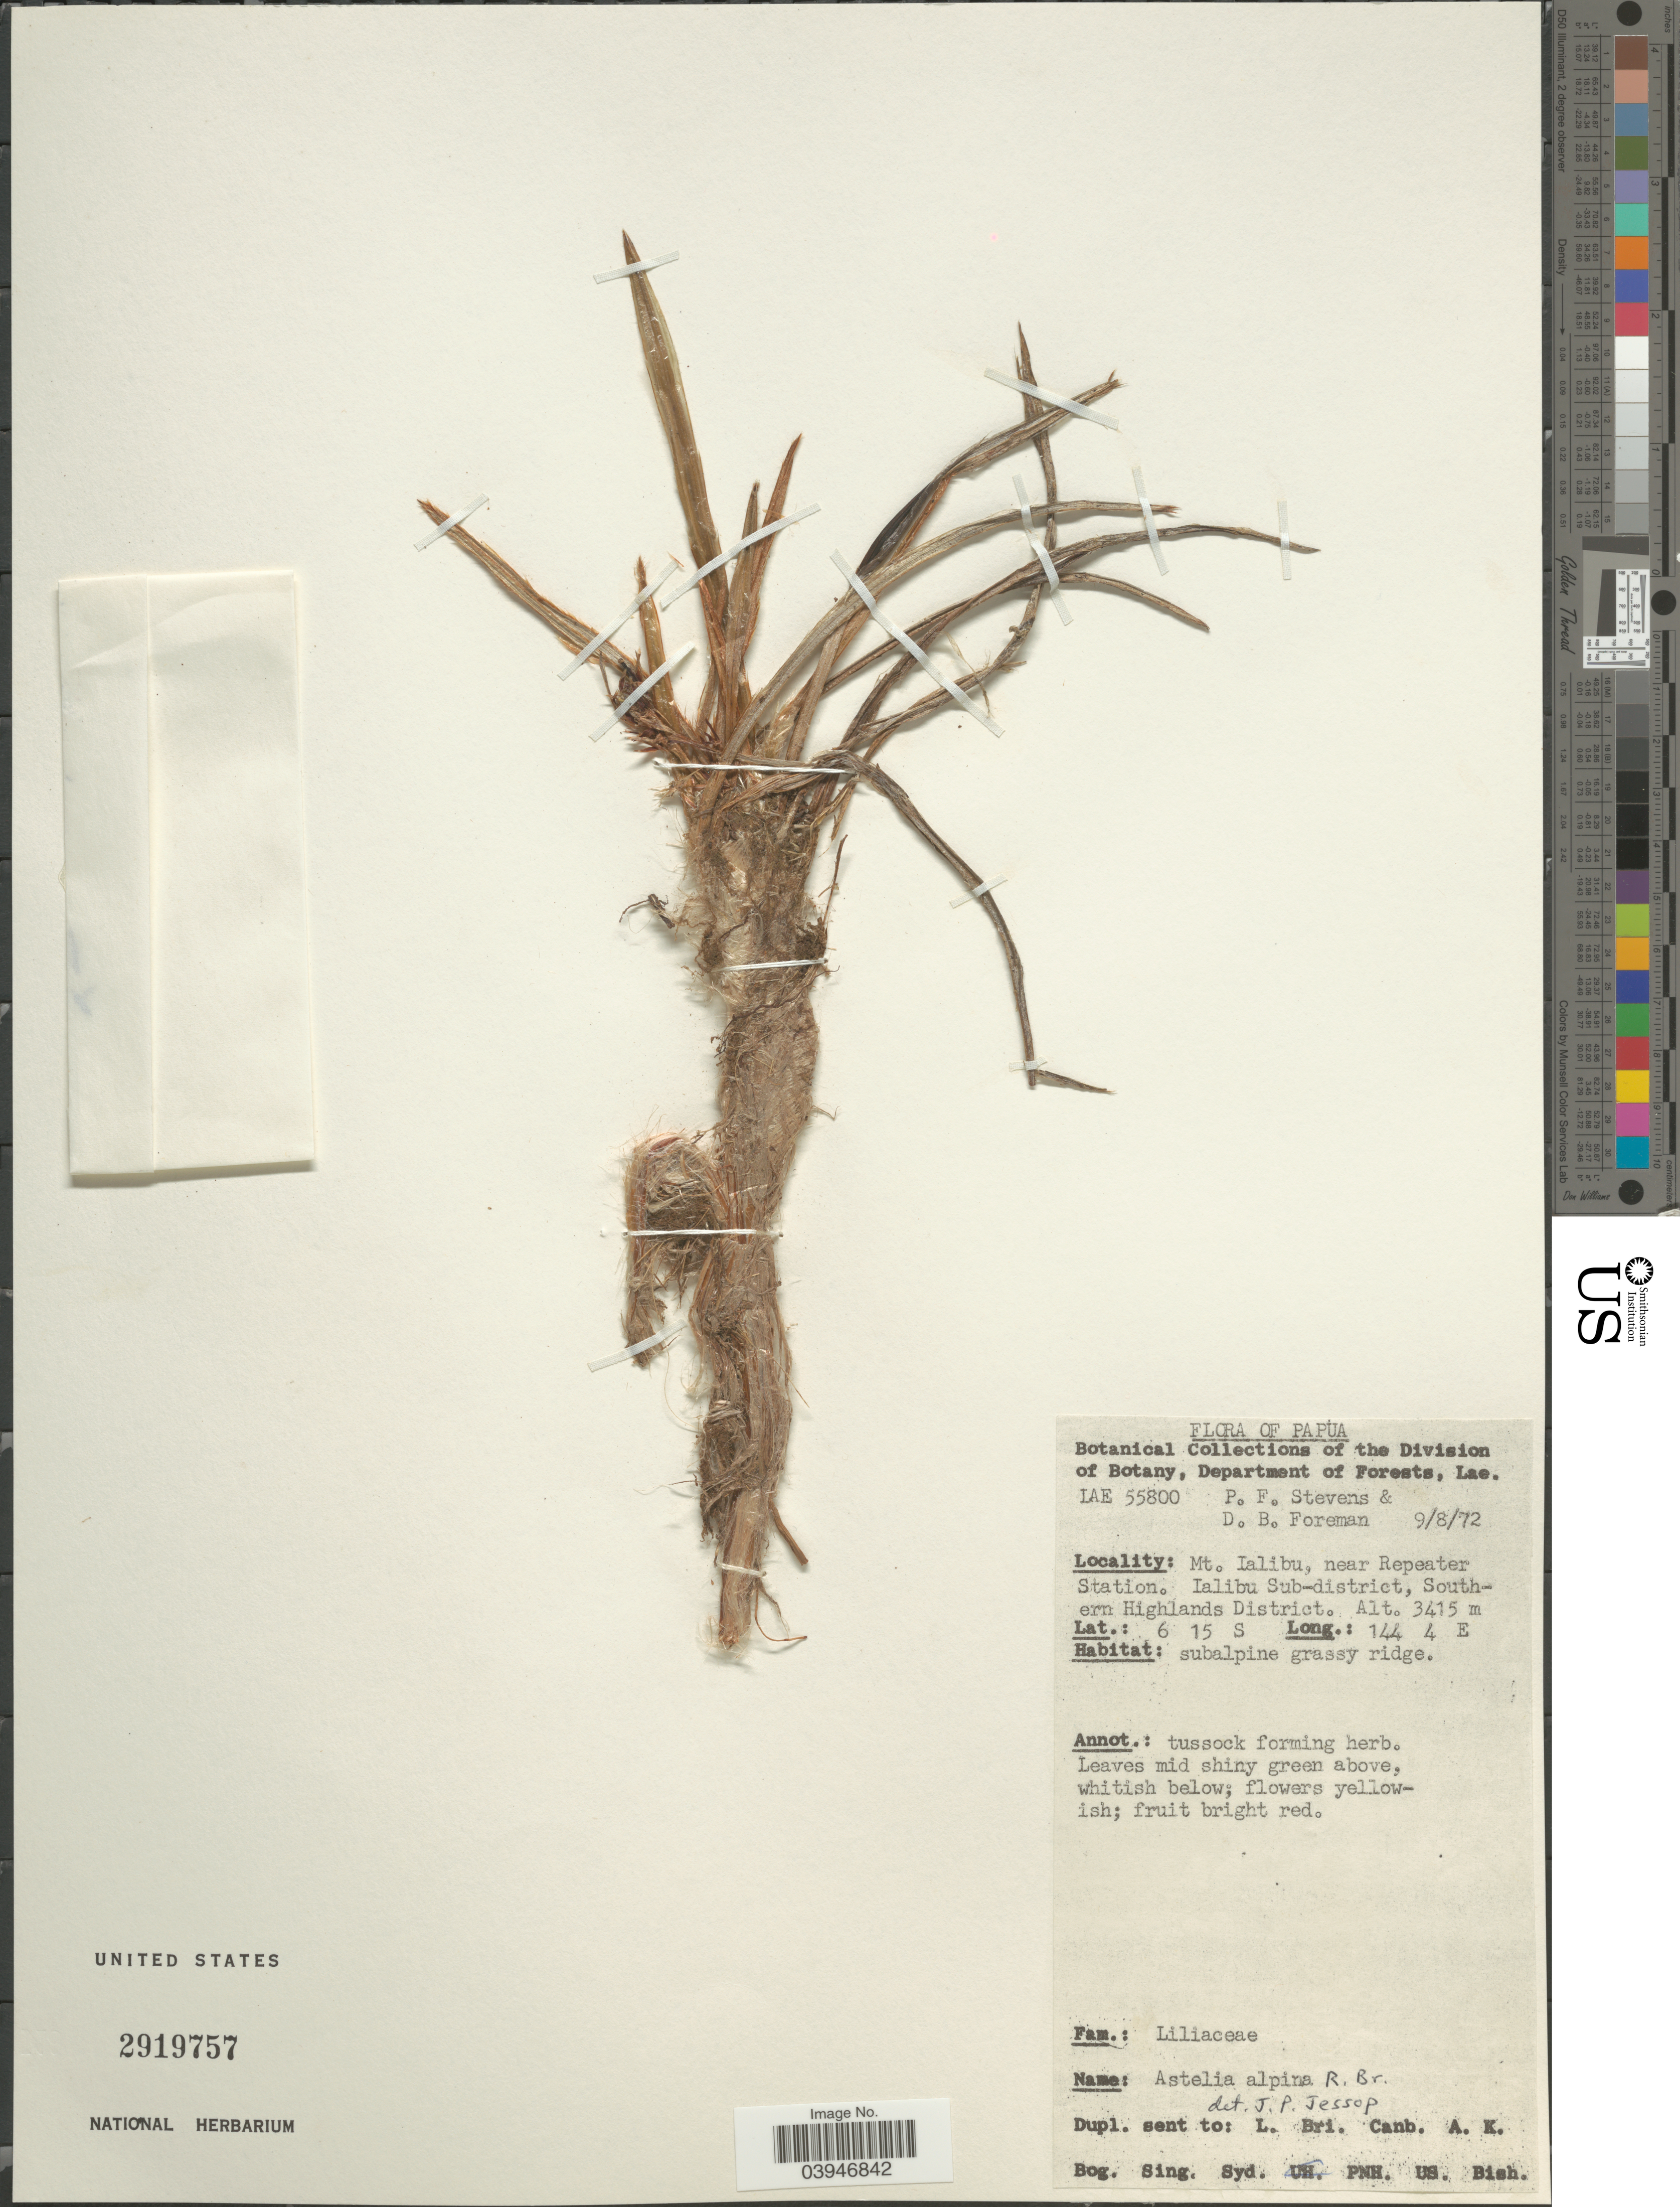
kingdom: Plantae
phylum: Tracheophyta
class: Liliopsida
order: Asparagales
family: Asteliaceae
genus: Astelia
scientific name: Astelia alpina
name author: R. Br.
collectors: P. F. Stevens & D. Foreman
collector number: LAE 55800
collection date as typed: Transcribed d/m/y: 9/8/72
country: Papua New Guinea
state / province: Southern Highlands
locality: Papua. Mt. Ialibu, near Repeater Station. Ialibu Sub-district, Southern Highlands District.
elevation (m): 3415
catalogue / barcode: US 2919757